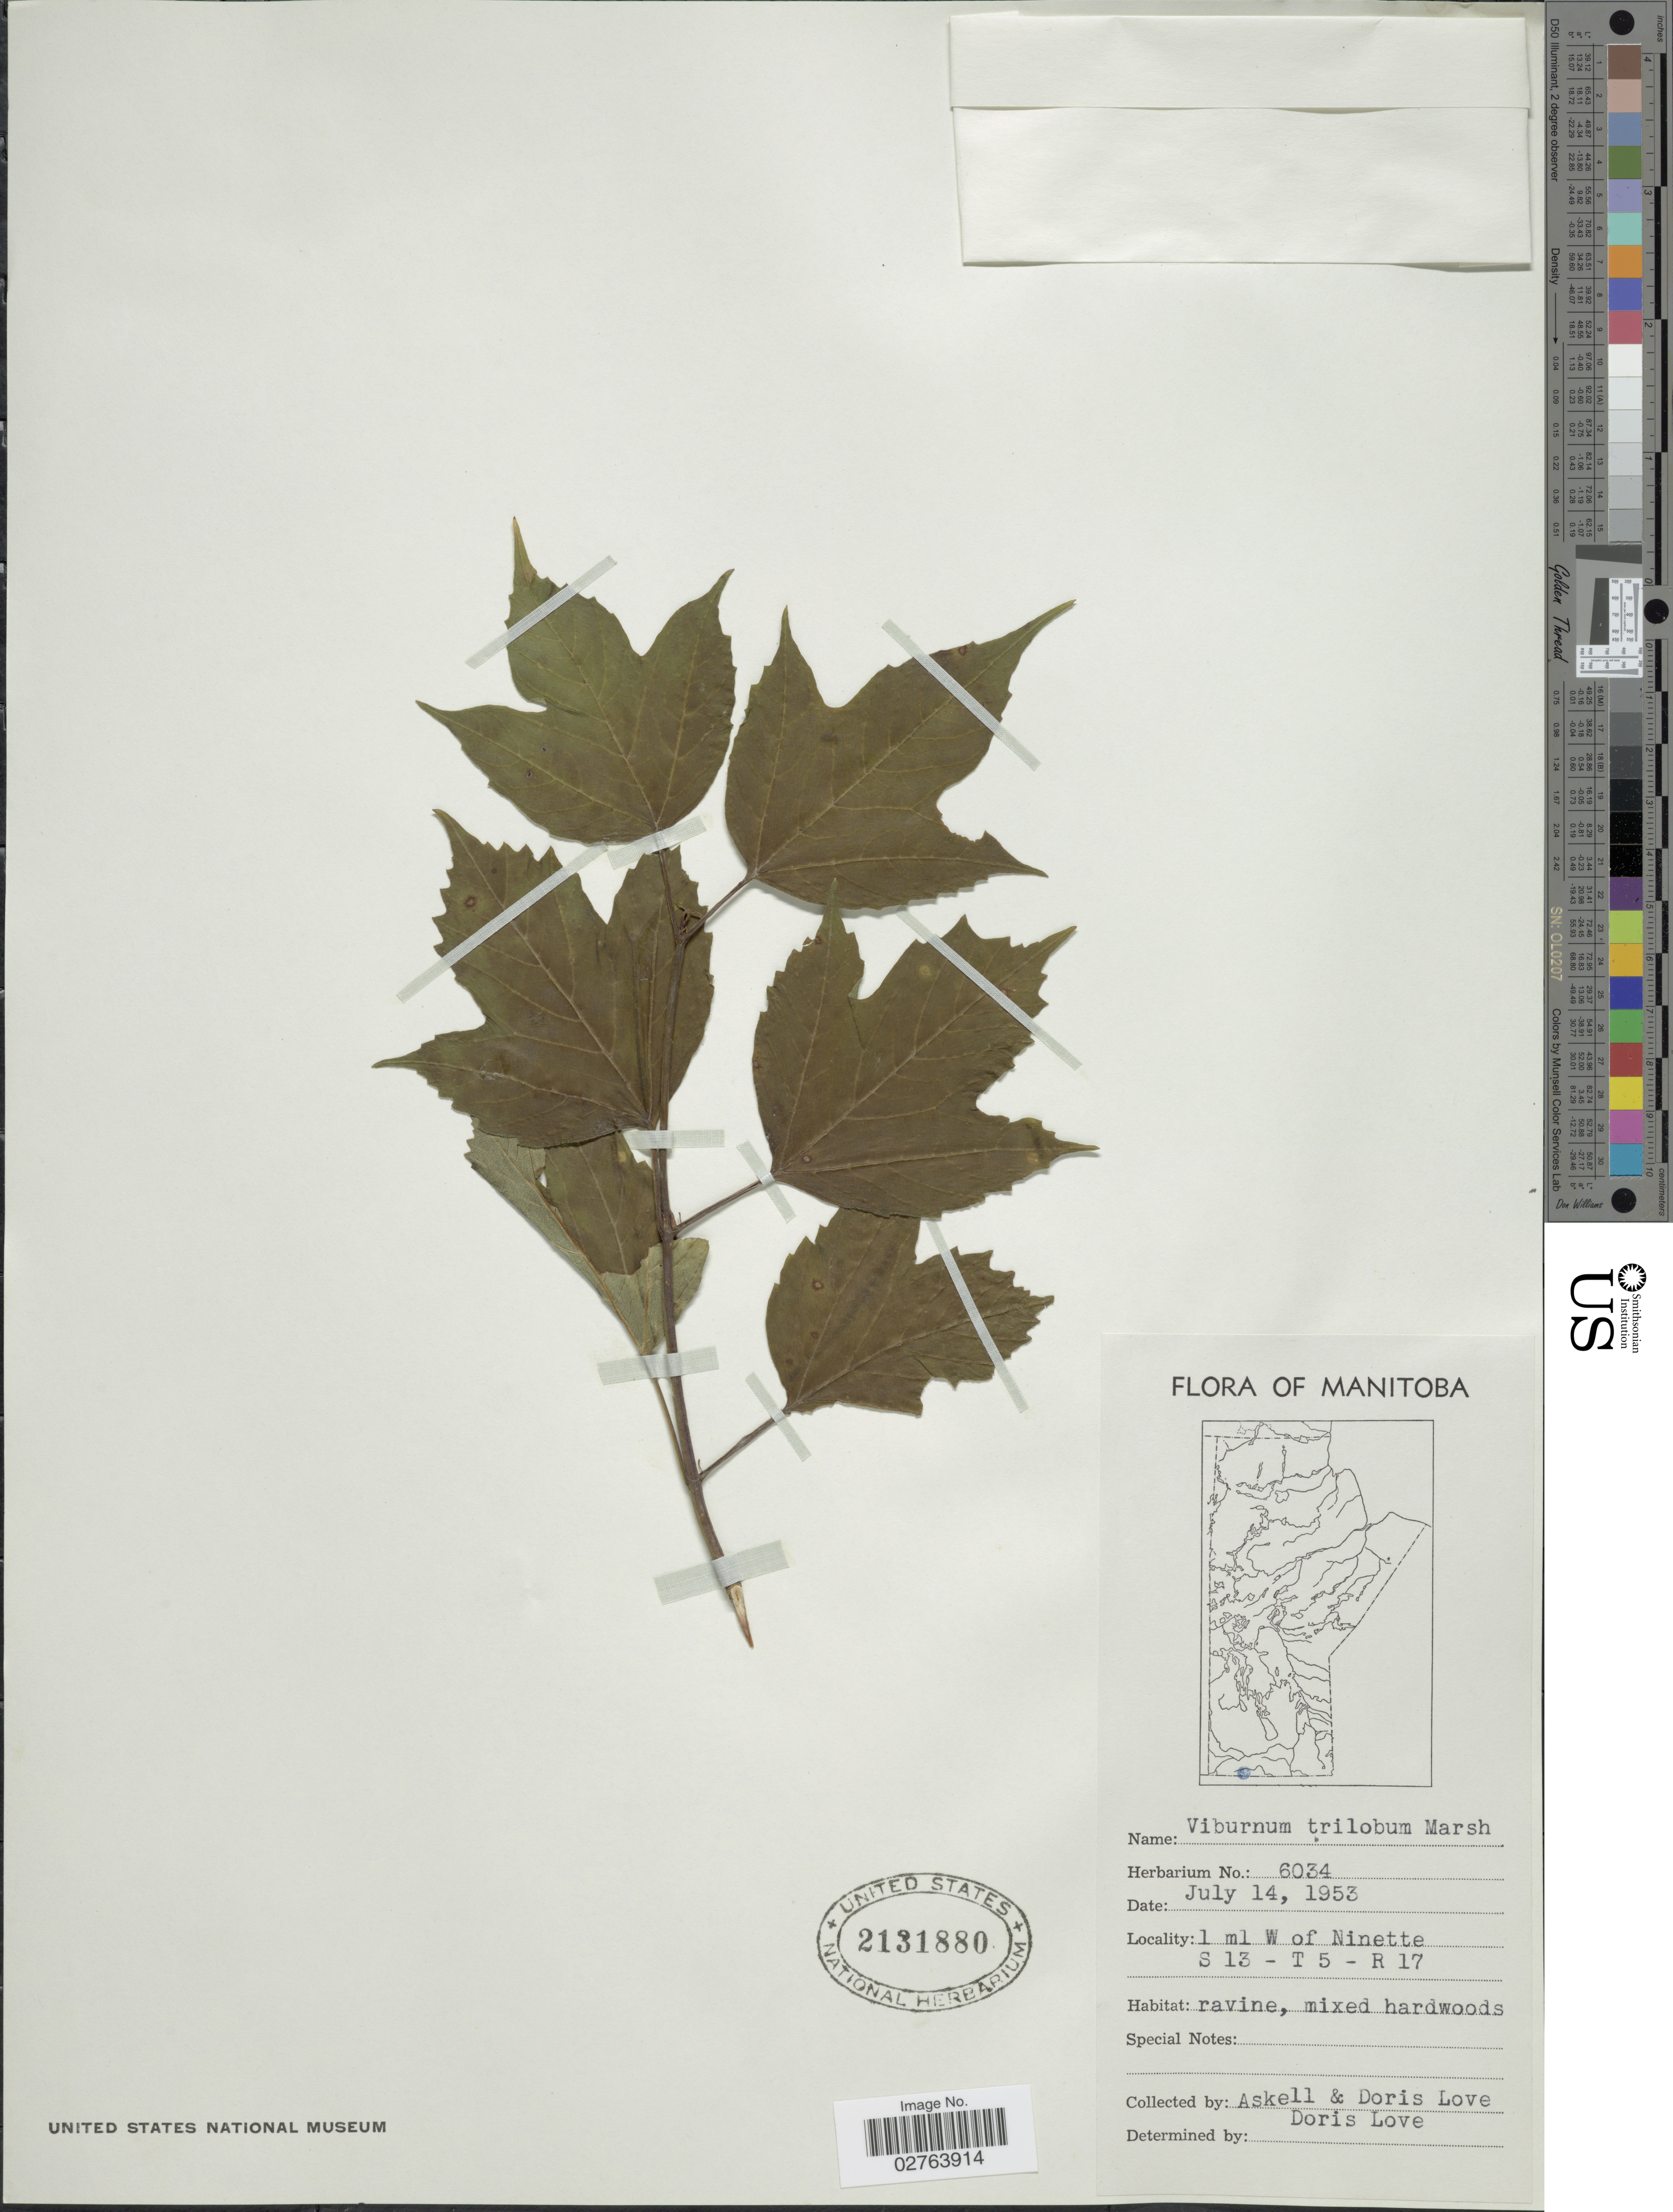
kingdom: Plantae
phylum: Tracheophyta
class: Magnoliopsida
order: Dipsacales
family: Viburnaceae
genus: Viburnum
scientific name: Viburnum opulus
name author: L.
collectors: -. Askell & D. Löve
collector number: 6034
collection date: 1953-07-14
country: Canada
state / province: Manitoba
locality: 1 ml W of Ninette S 13 - T 5 - R 17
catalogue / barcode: US 2131880